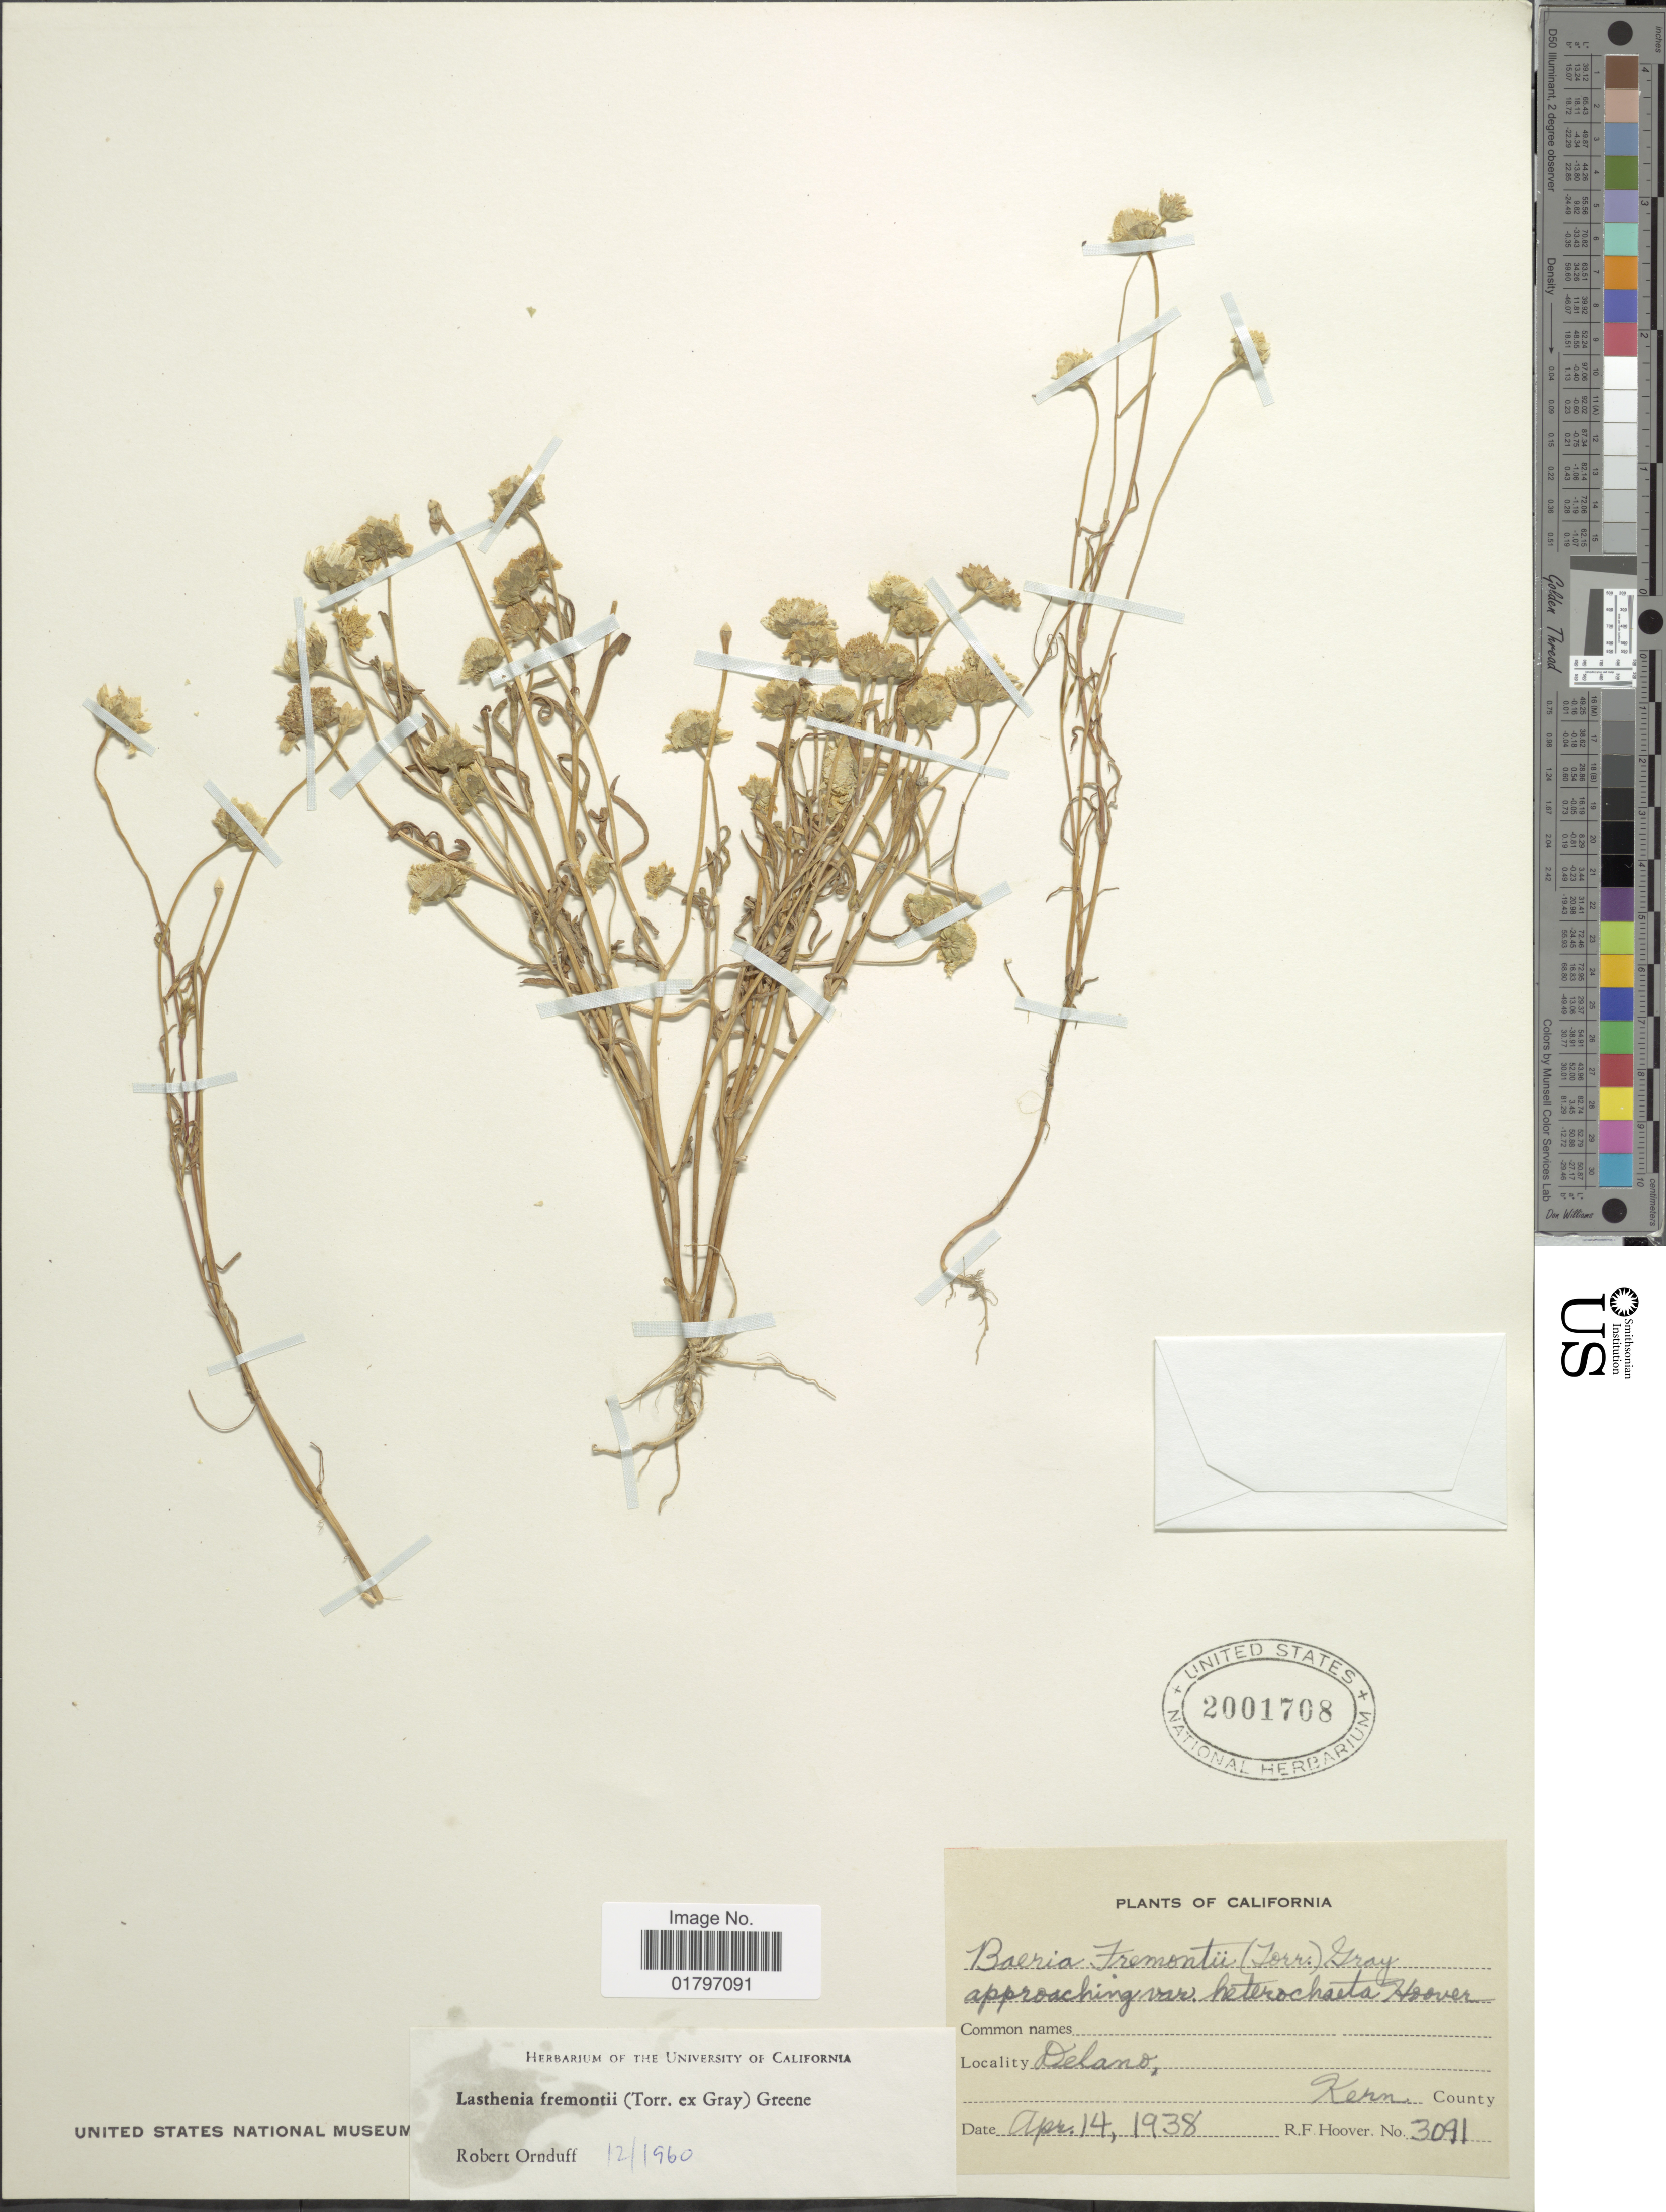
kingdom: Plantae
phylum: Tracheophyta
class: Magnoliopsida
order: Asterales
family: Asteraceae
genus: Lasthenia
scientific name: Lasthenia fremontii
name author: (Torr. ex A. Gray) Greene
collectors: R. F. Hoover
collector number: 3091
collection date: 1938-04-14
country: United States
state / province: California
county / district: Kern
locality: Delano, Kern County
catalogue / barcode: US 2001708